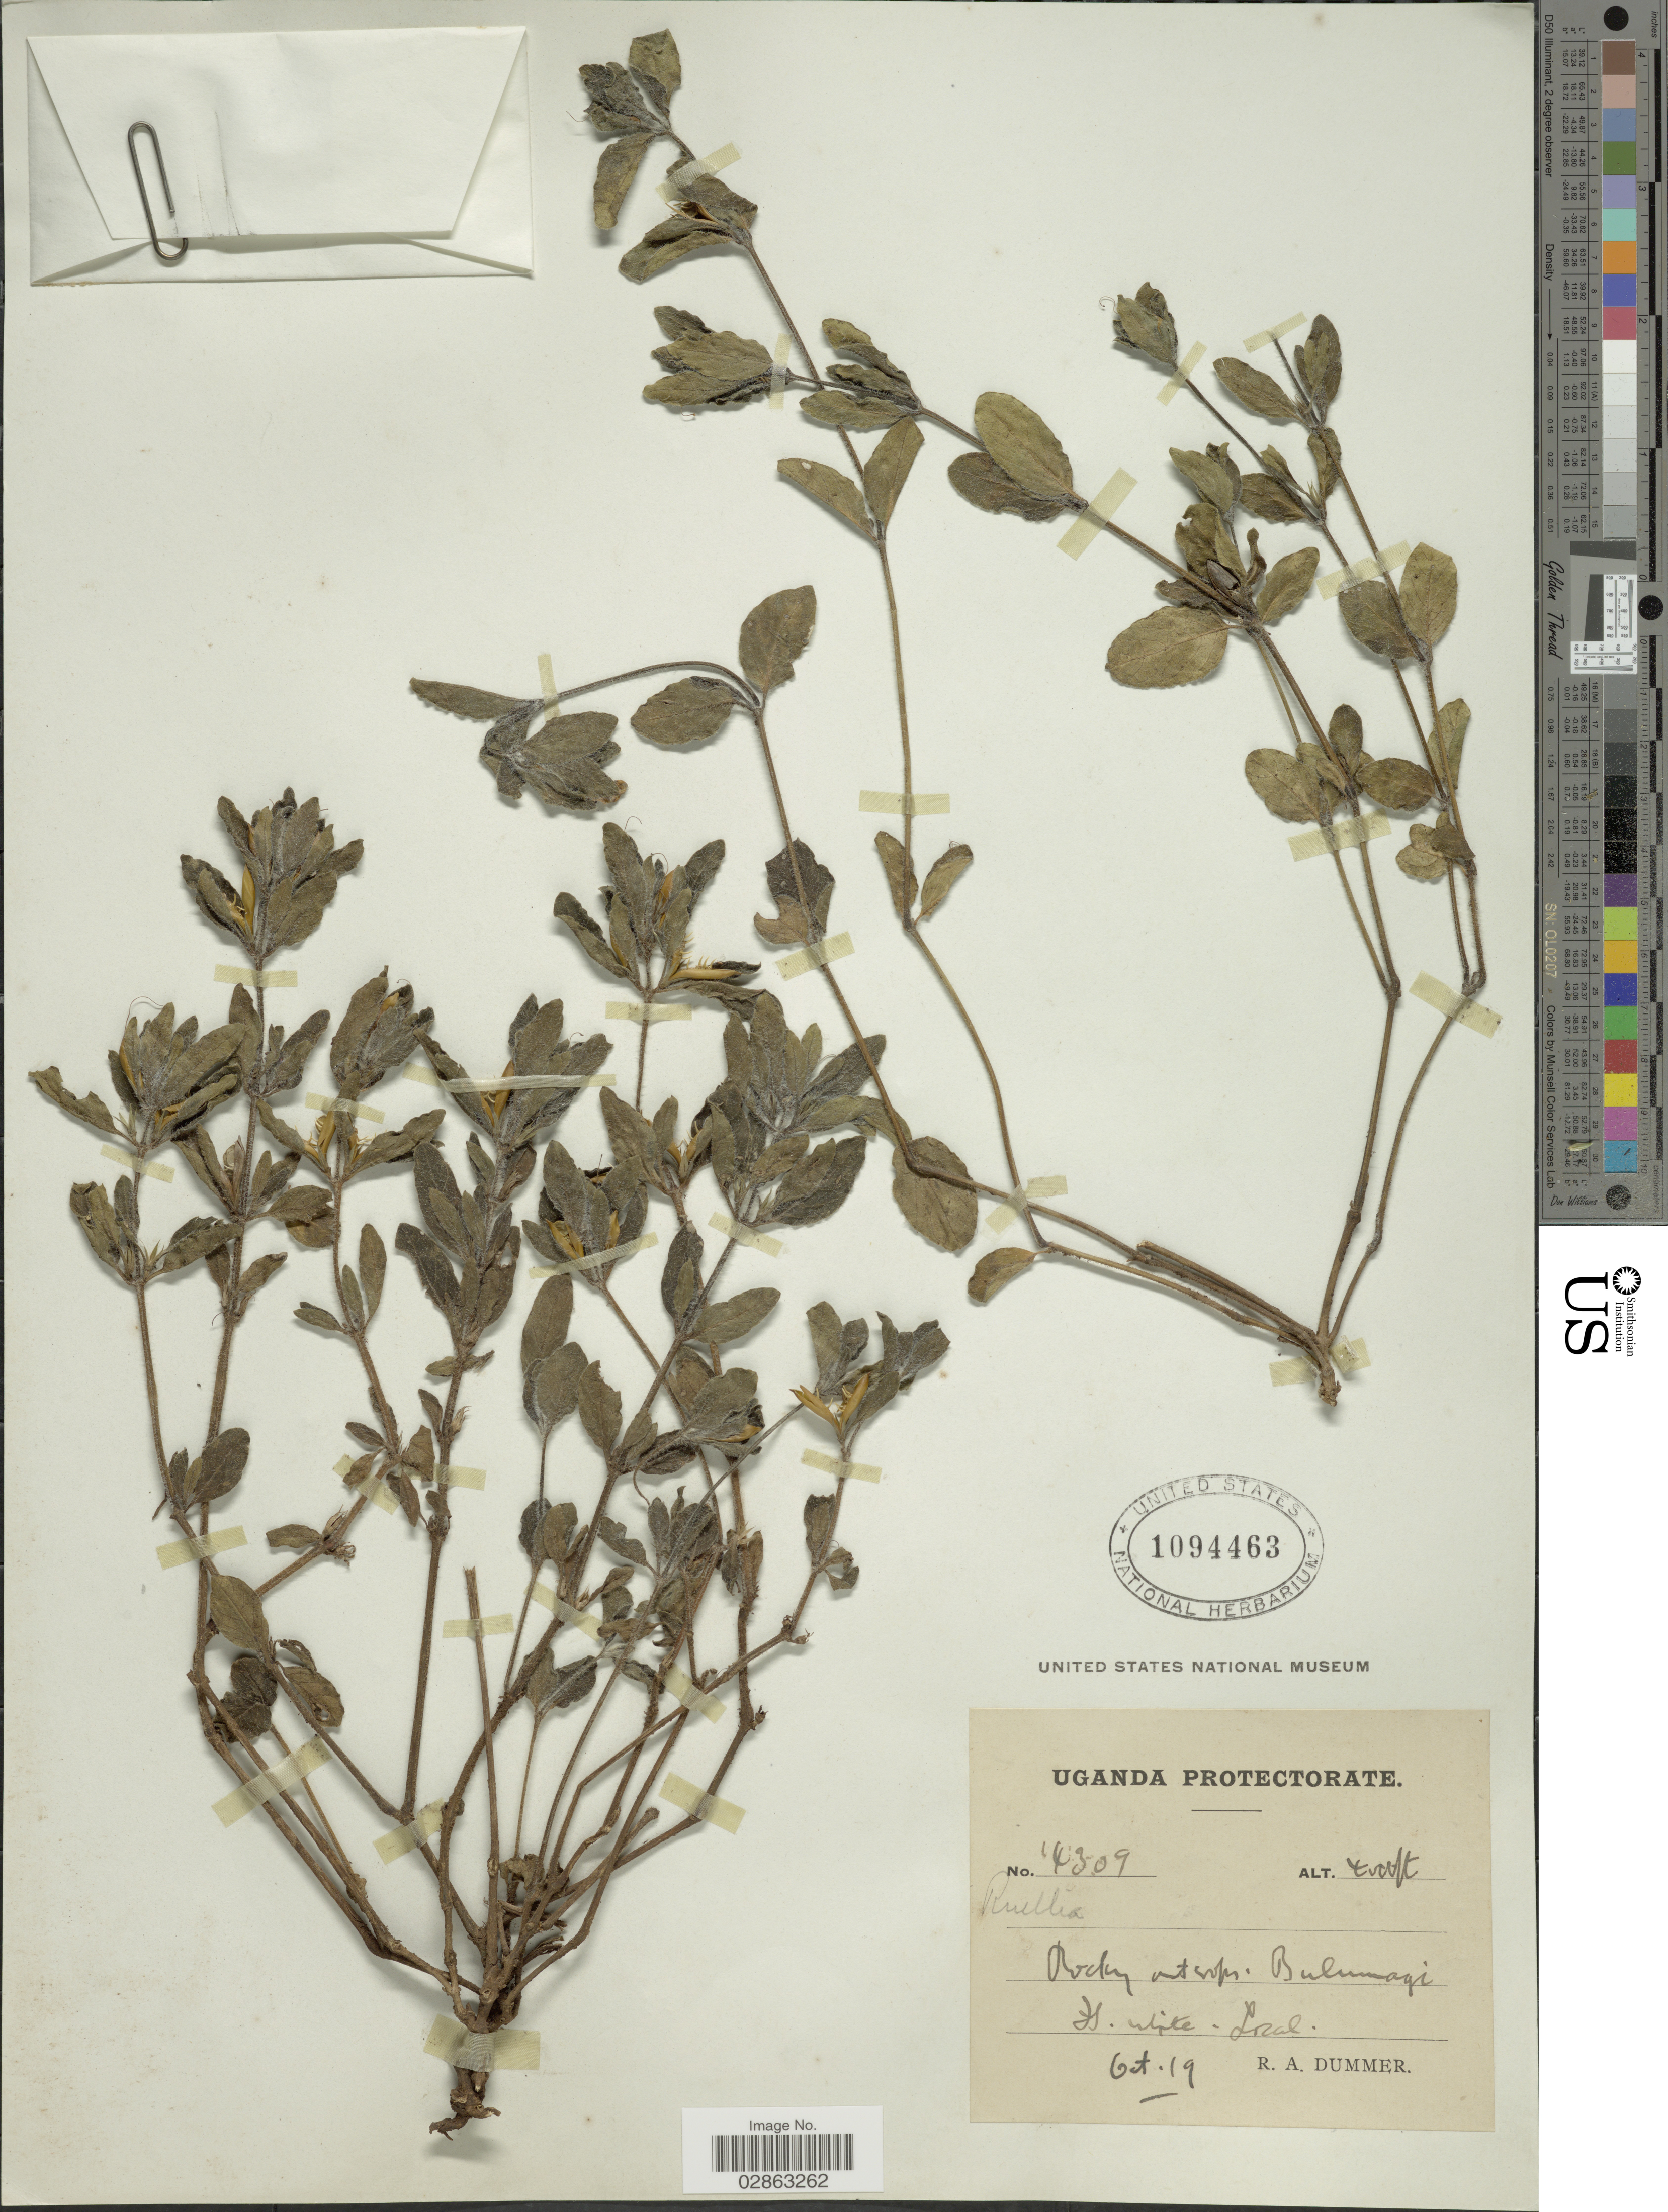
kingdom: Plantae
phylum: Tracheophyta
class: Magnoliopsida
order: Lamiales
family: Acanthaceae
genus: Ruellia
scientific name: Ruellia patula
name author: Jacq.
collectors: R. Dümmer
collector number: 14309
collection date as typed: Transcribed d/m/y: /10/19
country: Uganda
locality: Uganda Protectorate. Bulumagi.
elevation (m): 1219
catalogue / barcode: US 1094463